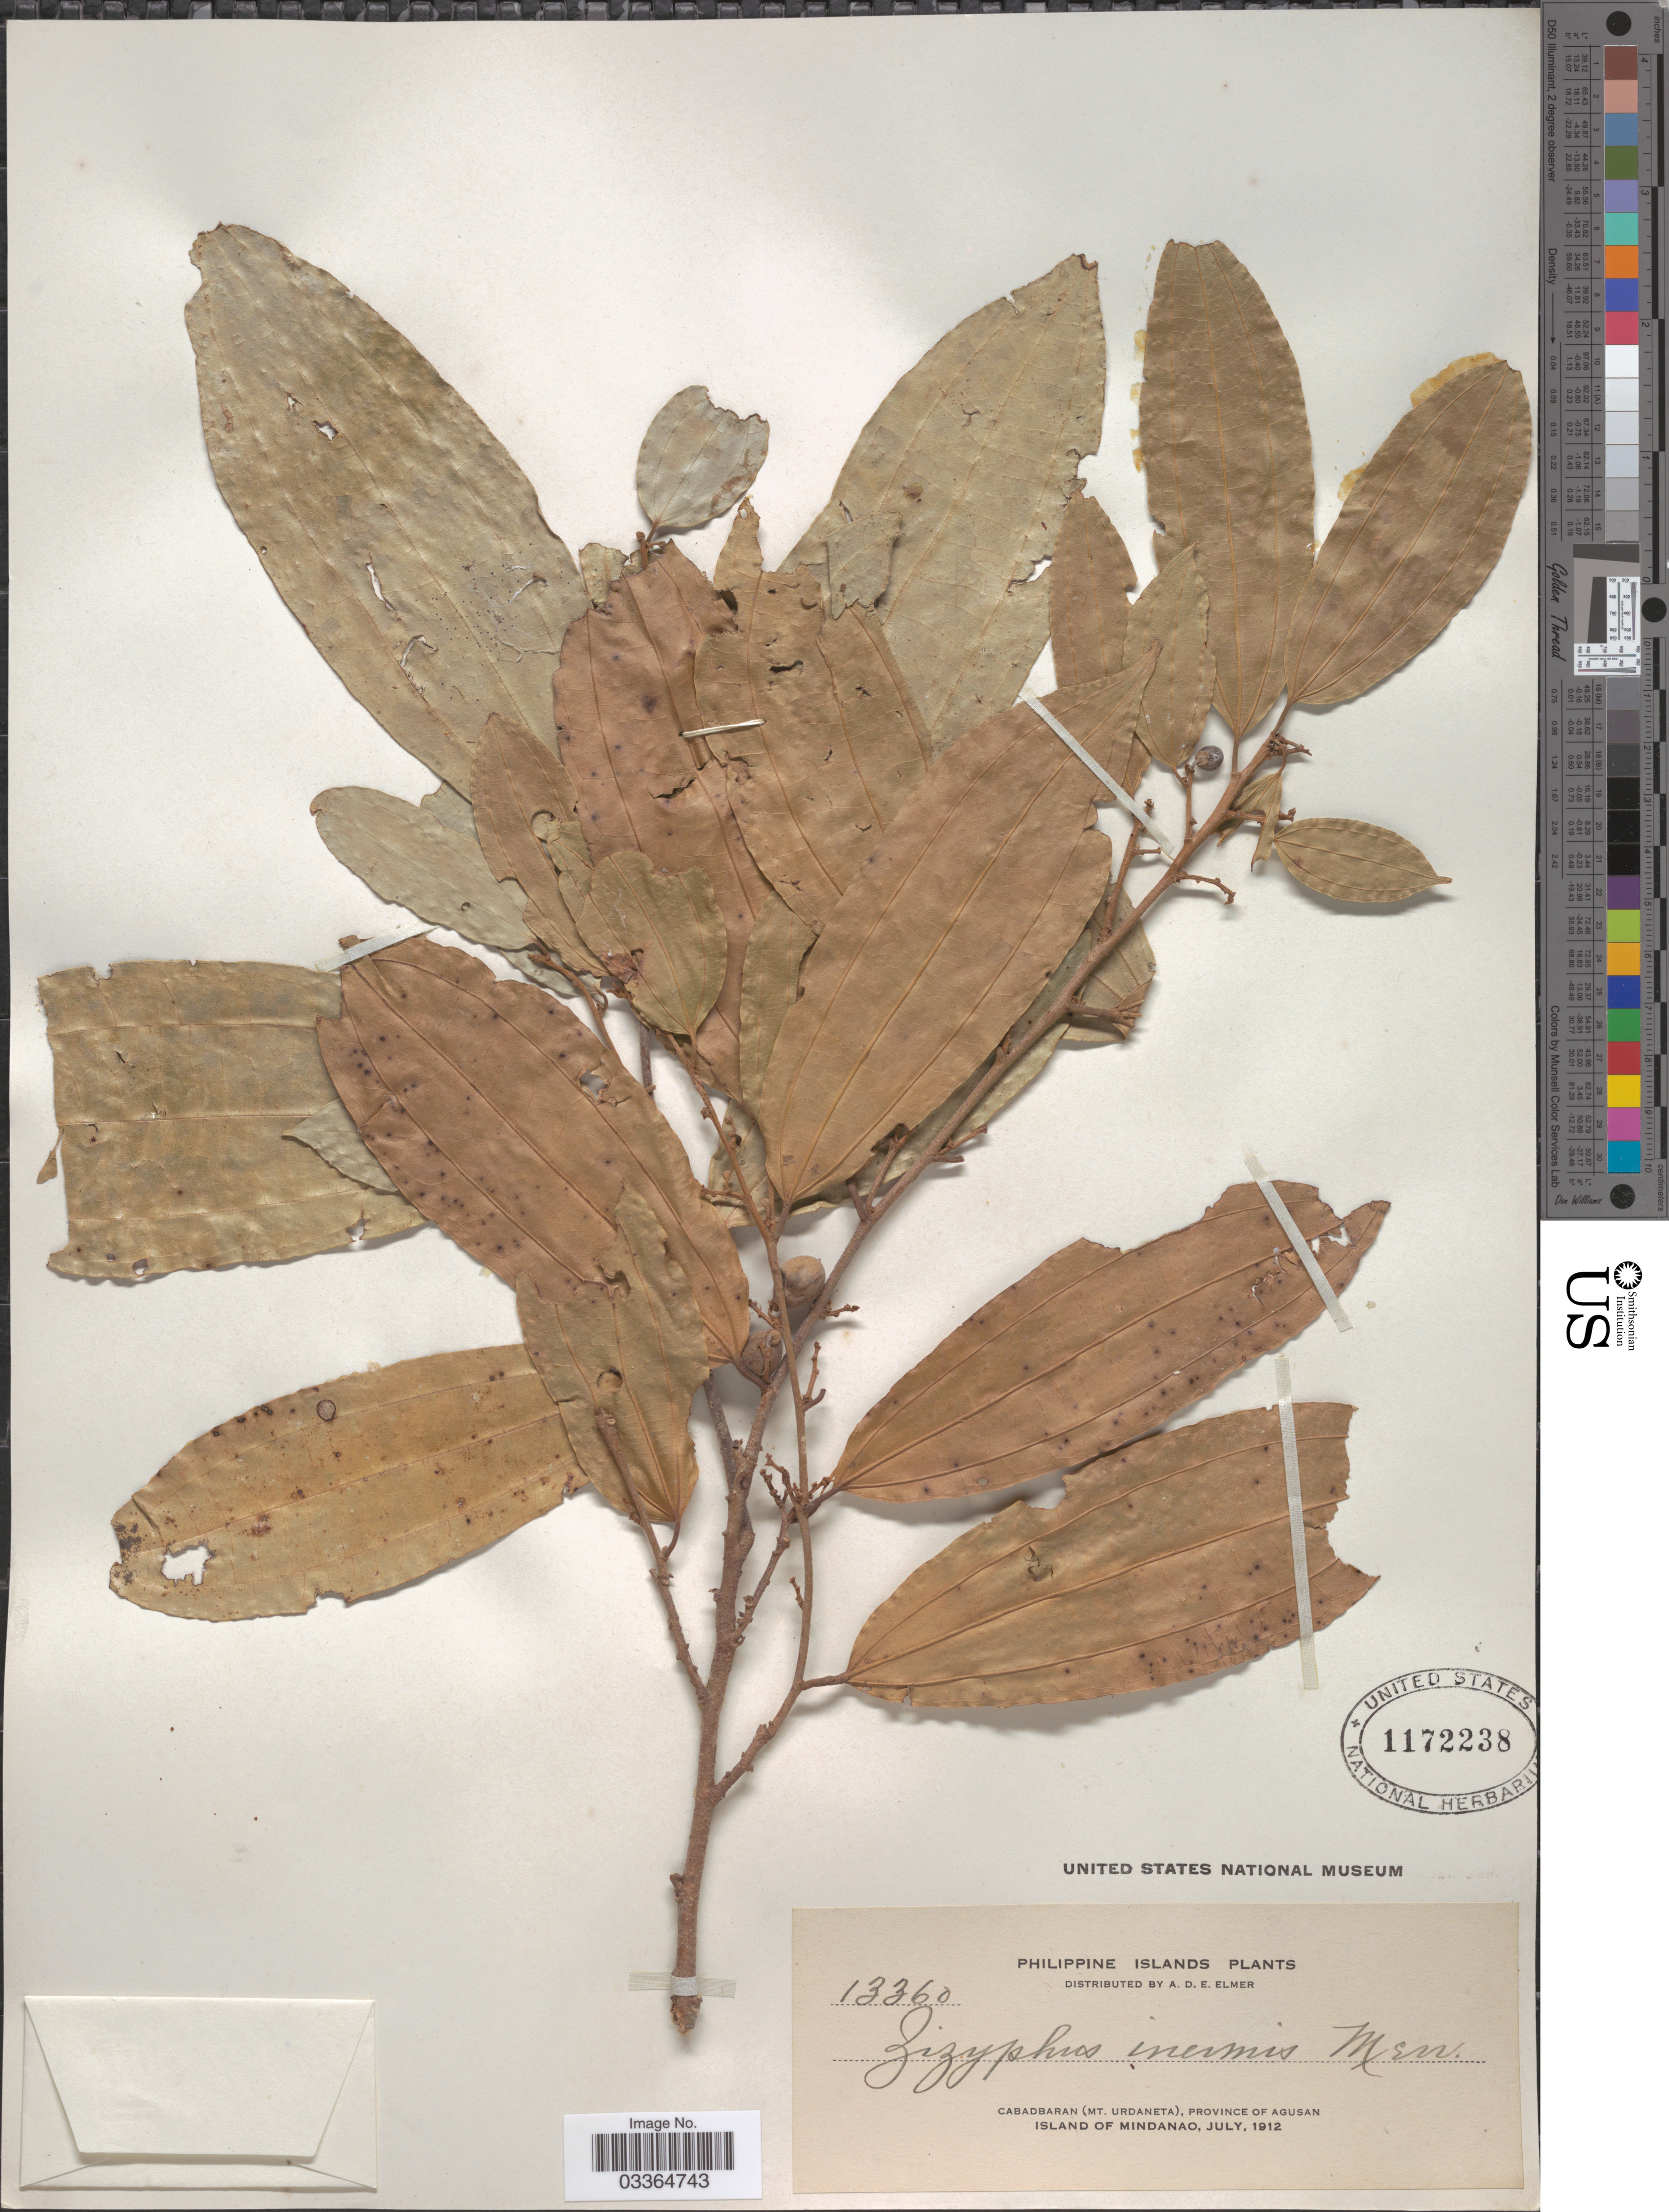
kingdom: Plantae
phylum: Tracheophyta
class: Magnoliopsida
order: Rosales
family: Rhamnaceae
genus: Ziziphus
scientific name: Ziziphus inermis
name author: Merr.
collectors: A. D. E. Elmer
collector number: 13360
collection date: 1912-07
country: Philippines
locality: Philippine Islands. Cabadbaran (Mt. Urdaneta), Province of Agusan. Island of Mindanao.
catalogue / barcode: US 1172238